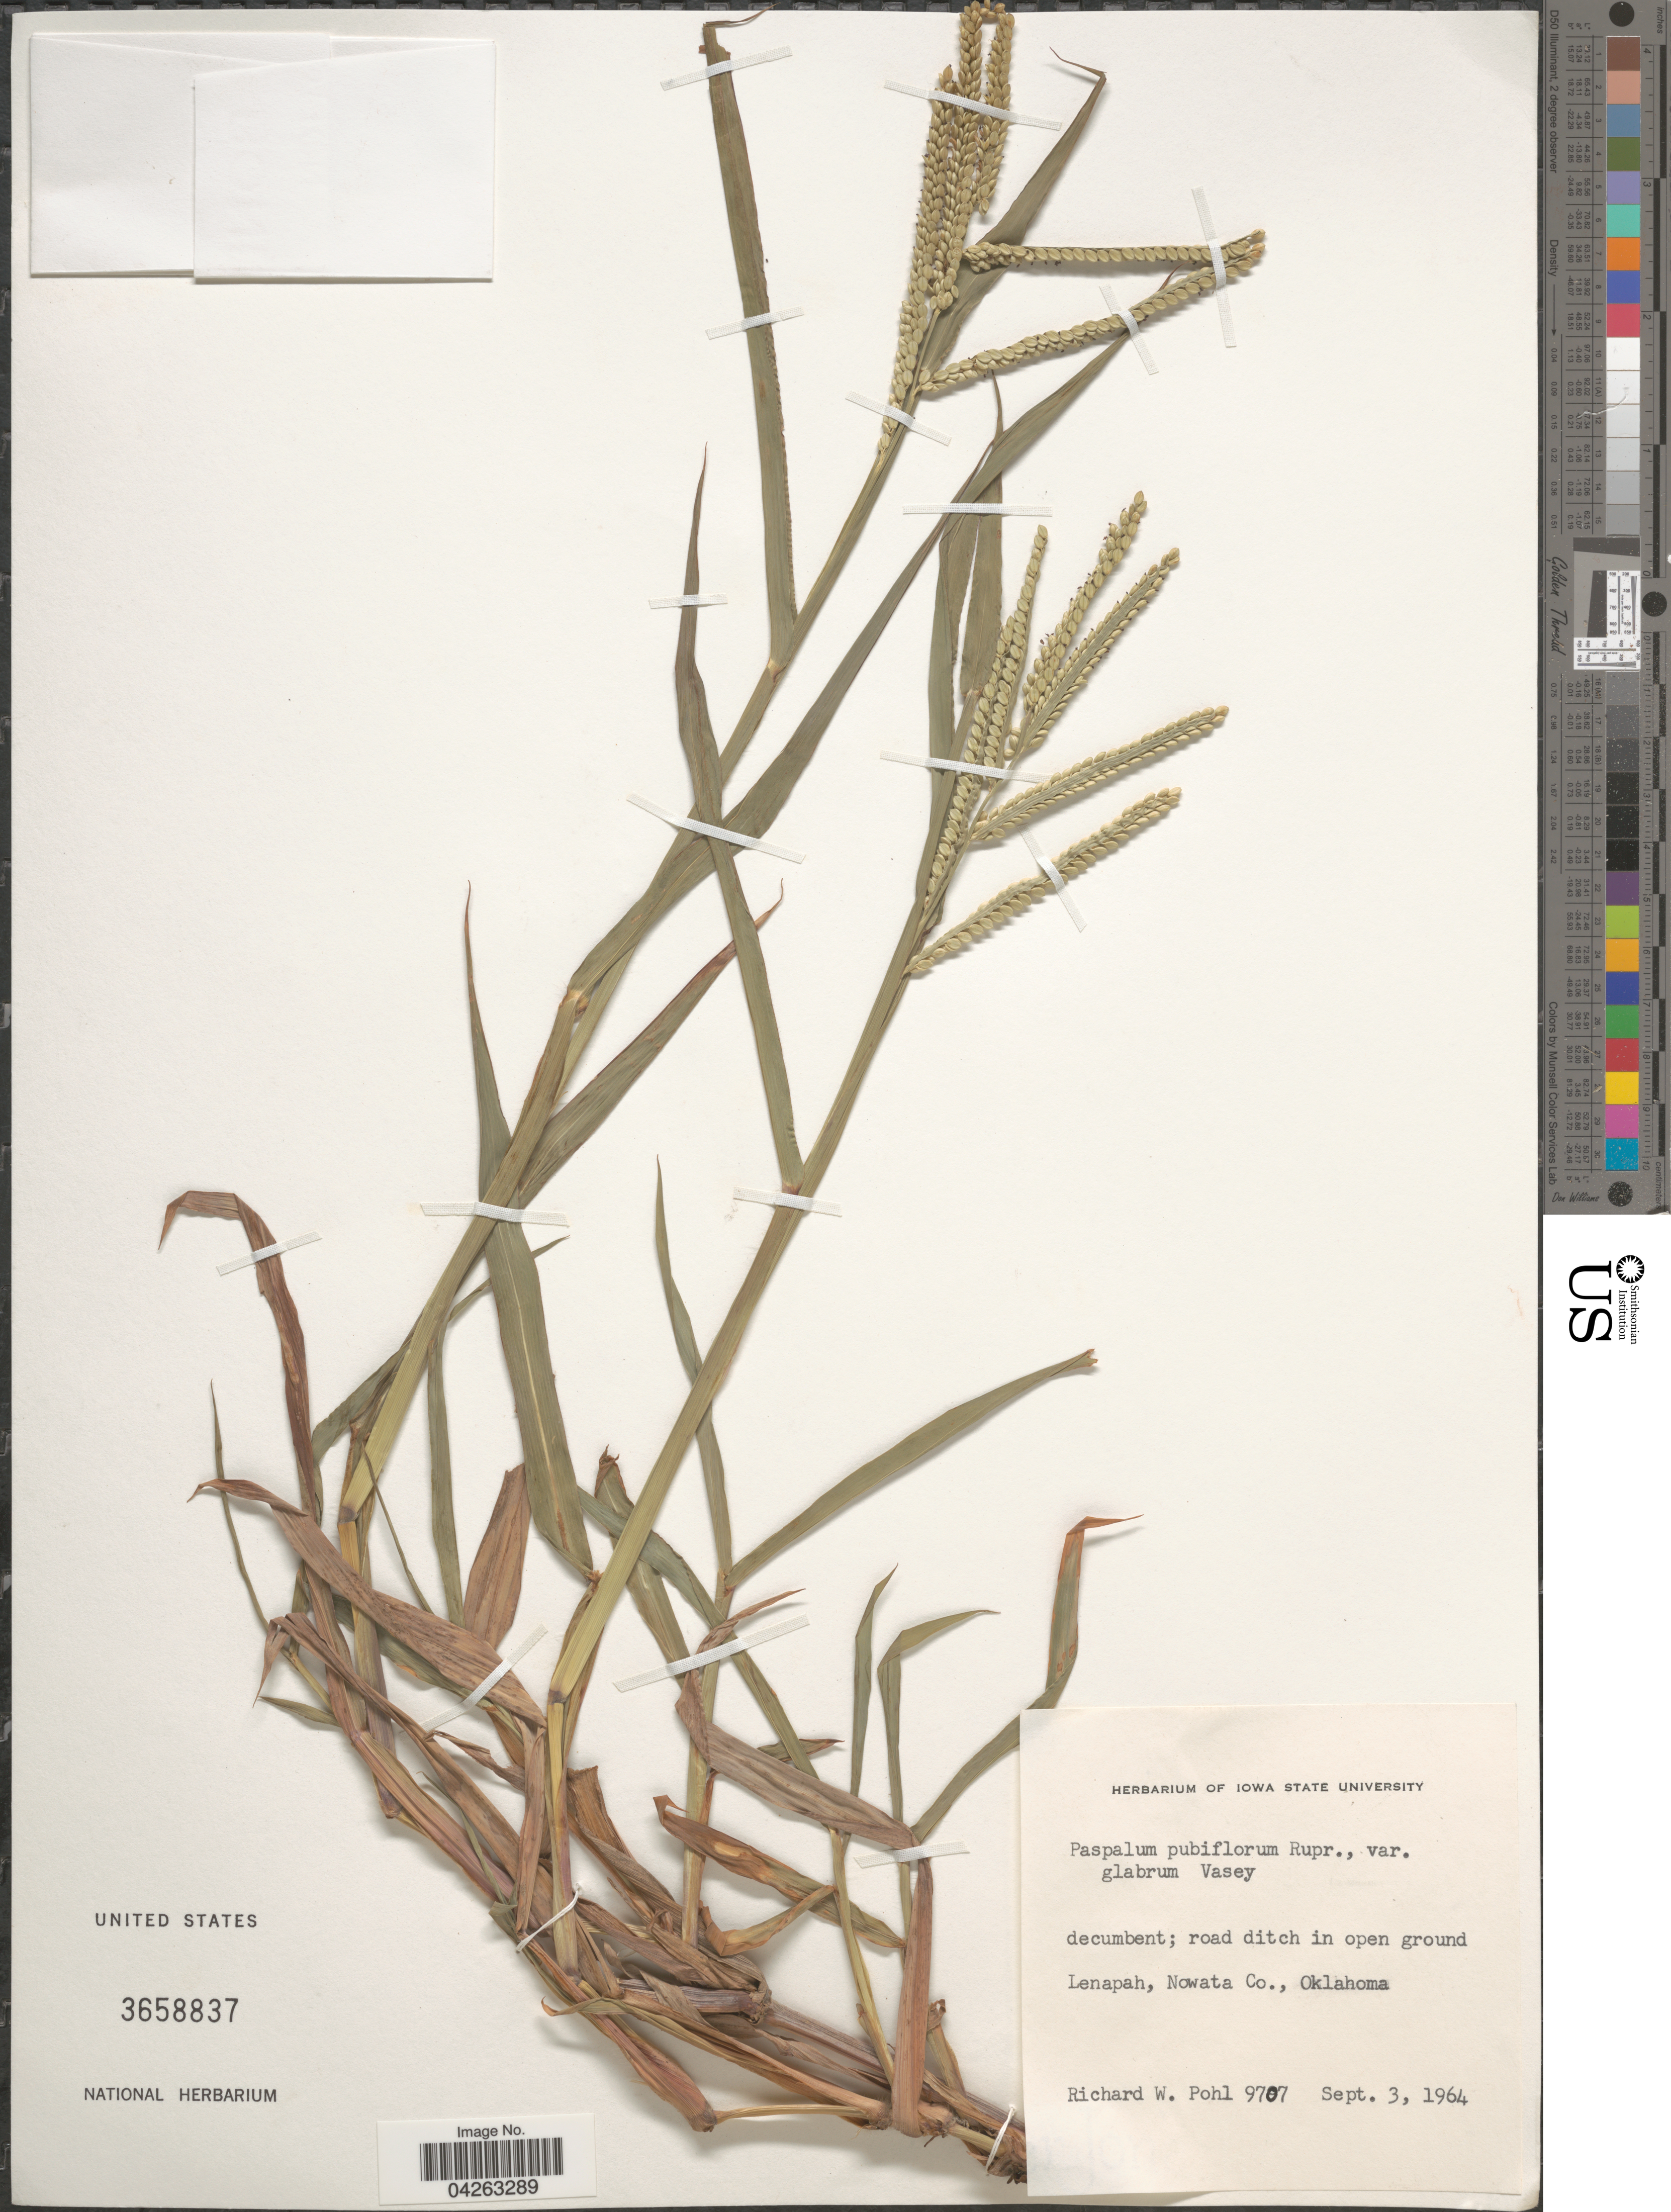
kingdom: Plantae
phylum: Tracheophyta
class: Liliopsida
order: Poales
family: Poaceae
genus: Paspalum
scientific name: Paspalum pubiflorum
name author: Rupr. ex E. Fourn.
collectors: R. W. Pohl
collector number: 9707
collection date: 1964-09-03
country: United States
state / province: Oklahoma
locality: Lenapah, Nowata Co.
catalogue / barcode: US 3658837